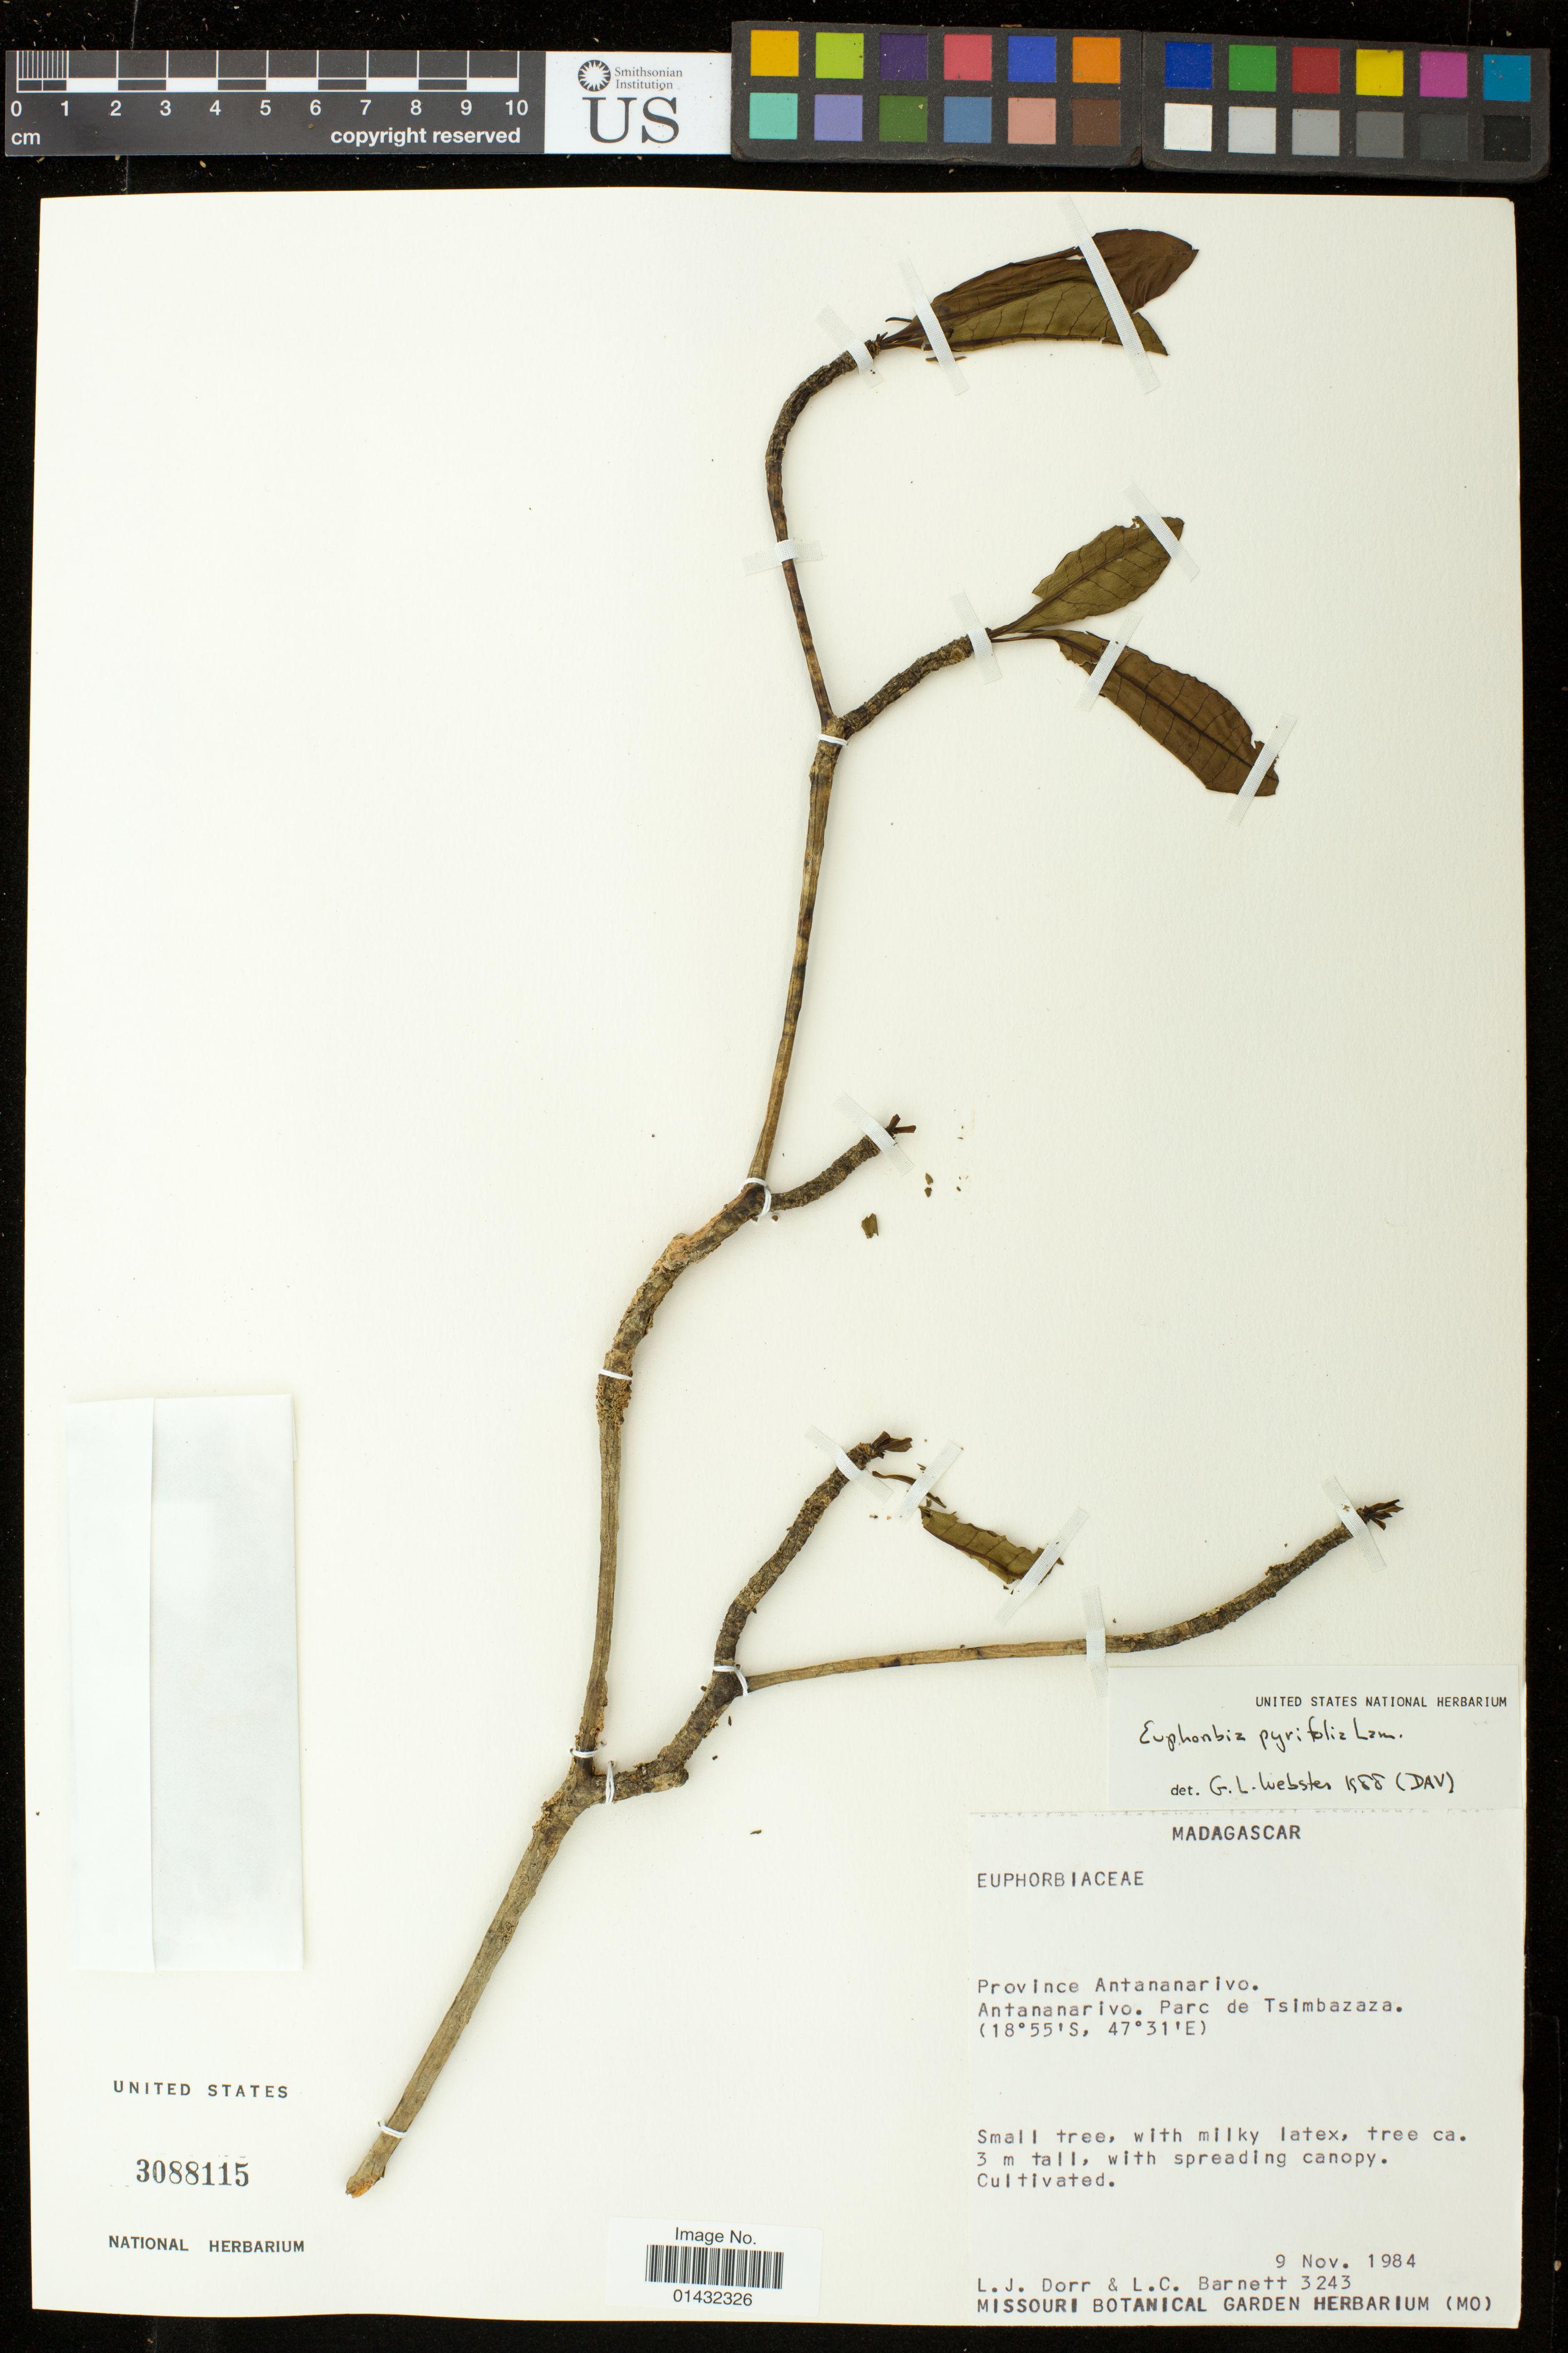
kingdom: Plantae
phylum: Tracheophyta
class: Magnoliopsida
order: Malpighiales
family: Euphorbiaceae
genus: Euphorbia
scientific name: Euphorbia pyrifolia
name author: Lam.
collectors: L. J. Dorr & L. C. Barnett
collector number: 3243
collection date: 1984-11-09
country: Madagascar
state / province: Analamanga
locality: Province Antananarivo. Antananarivo. Parc de Tsimbazaza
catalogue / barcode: US 3088115